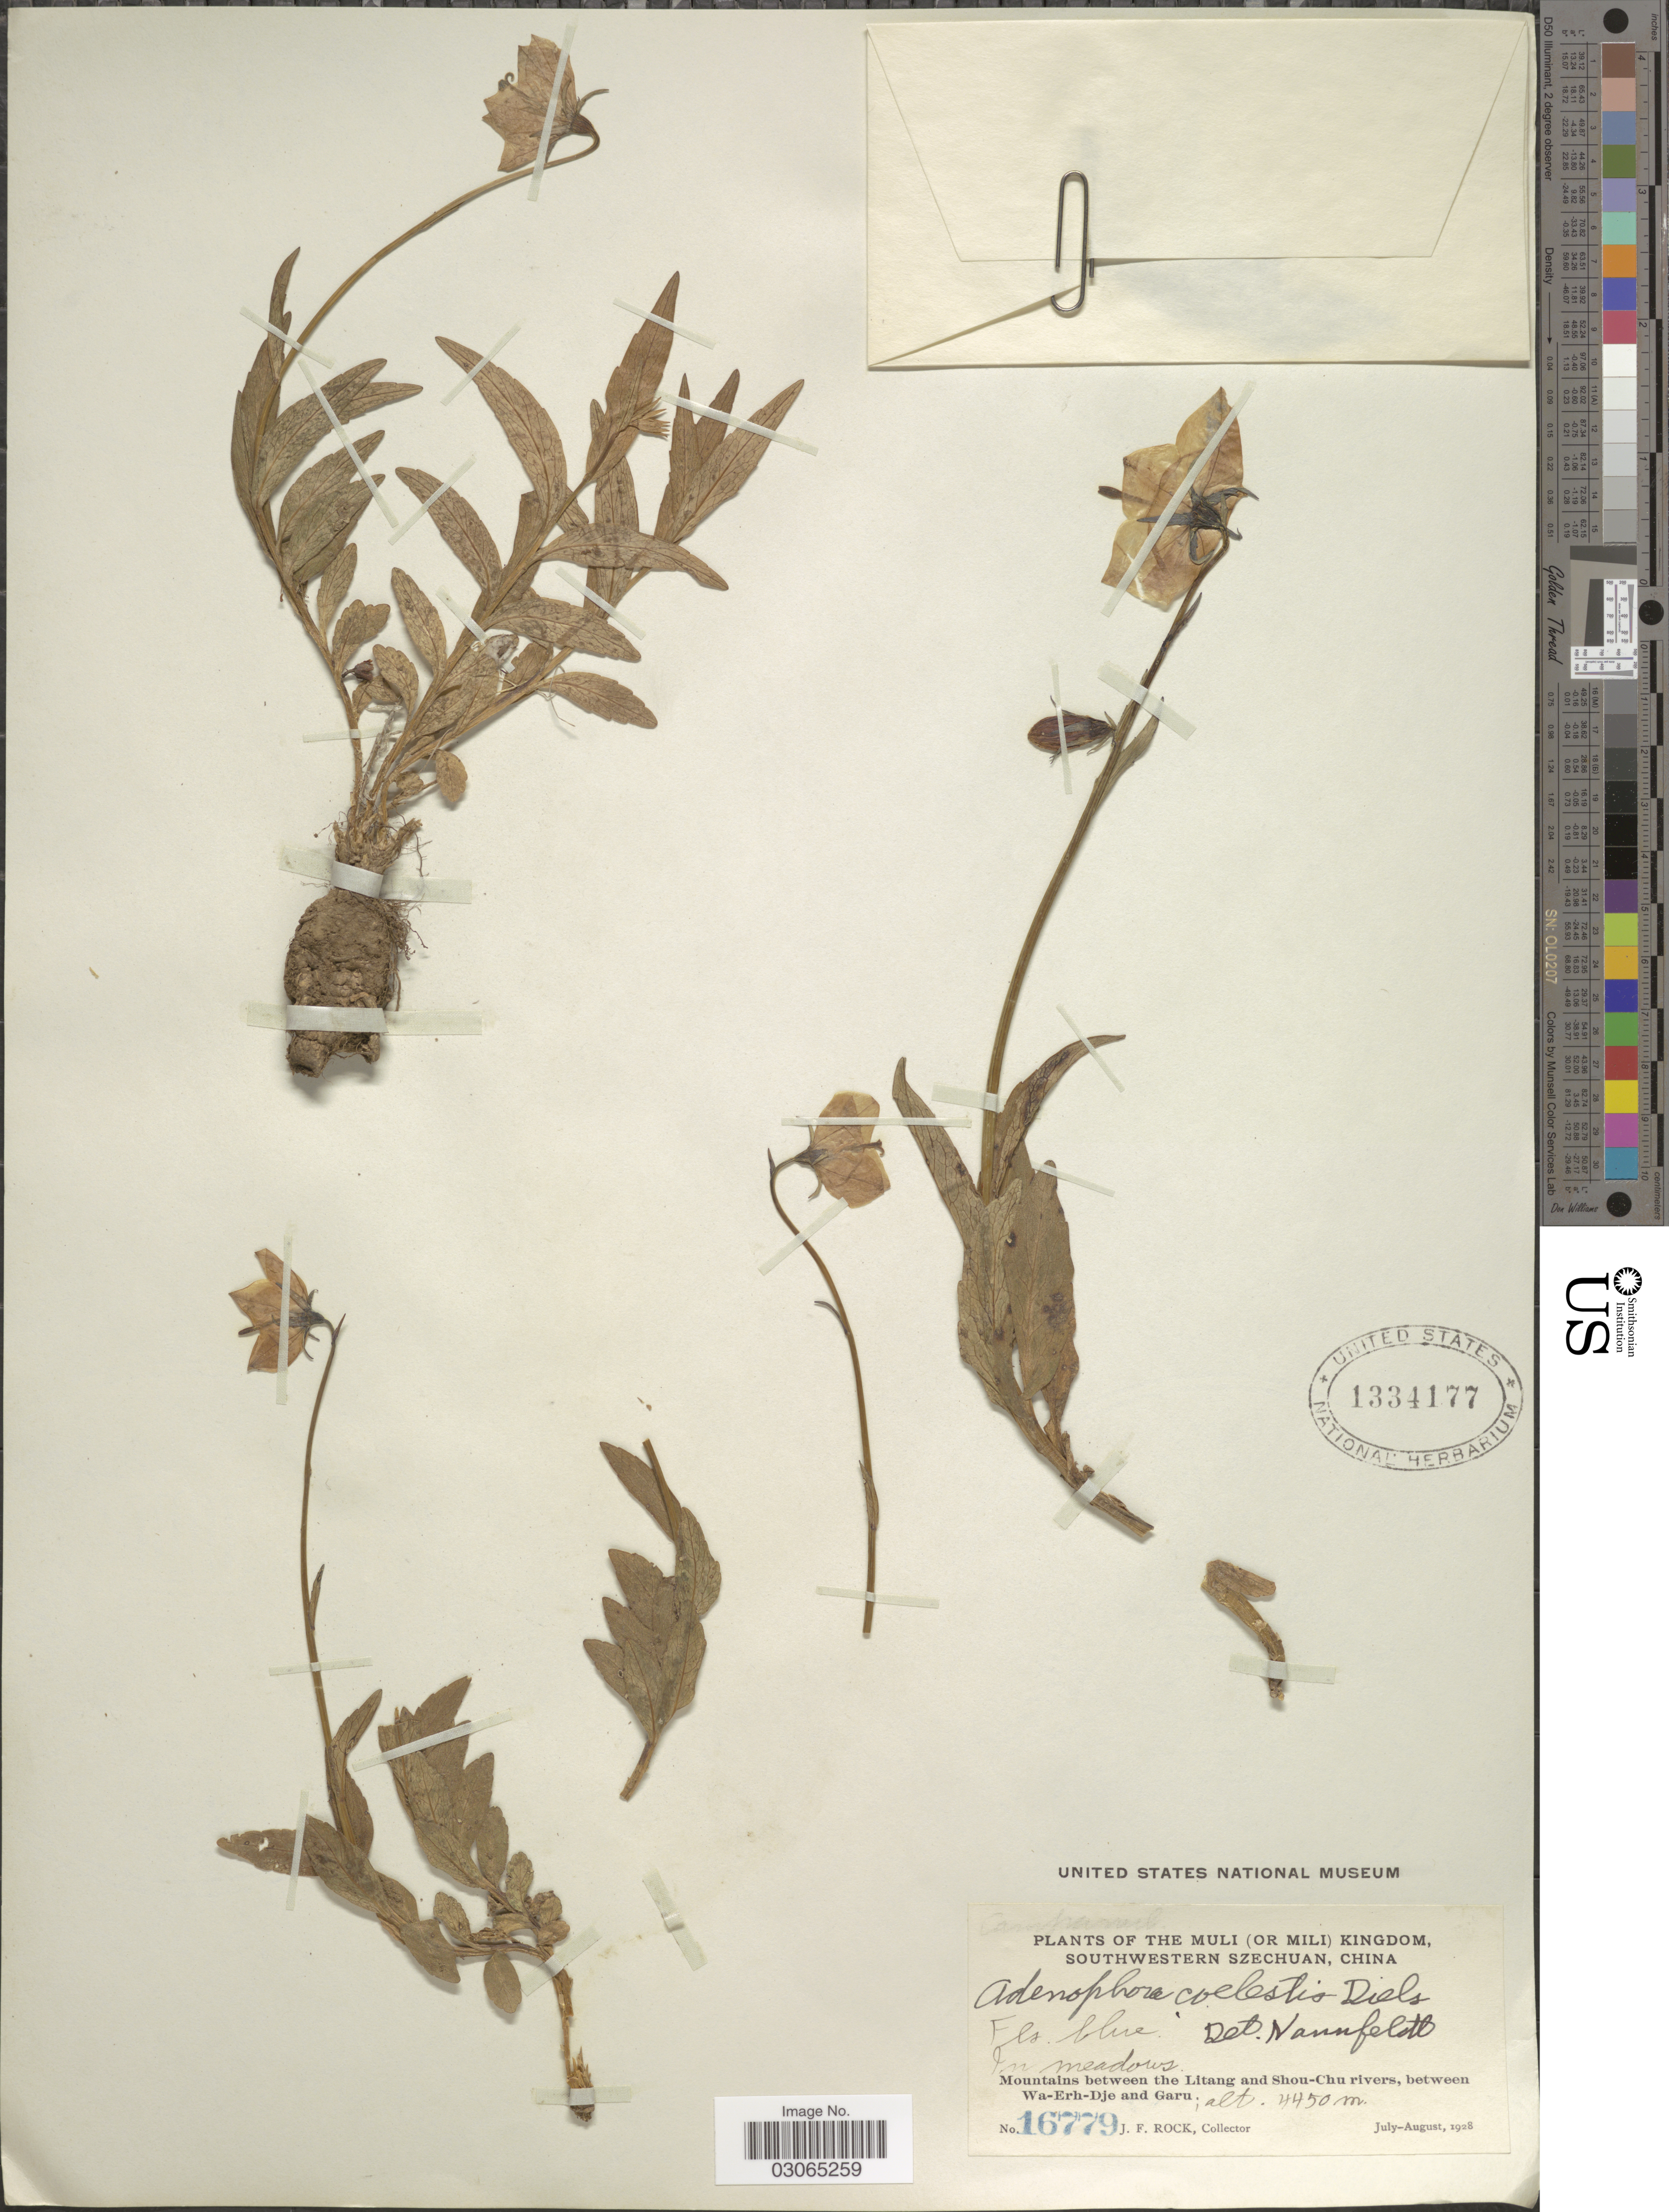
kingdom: Plantae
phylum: Tracheophyta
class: Magnoliopsida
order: Asterales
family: Campanulaceae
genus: Adenophora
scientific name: Adenophora coelestis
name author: Diels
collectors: J. Rock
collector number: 16779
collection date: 1928-07/1928-08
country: China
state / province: Sichuan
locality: The Muli (or Mili) Kingdom, southwestern Szechuan. Mountains between the Litang and Shou-Chu rivers, between Wa-Erh-Dje and Garu.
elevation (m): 4450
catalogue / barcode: US 1334177